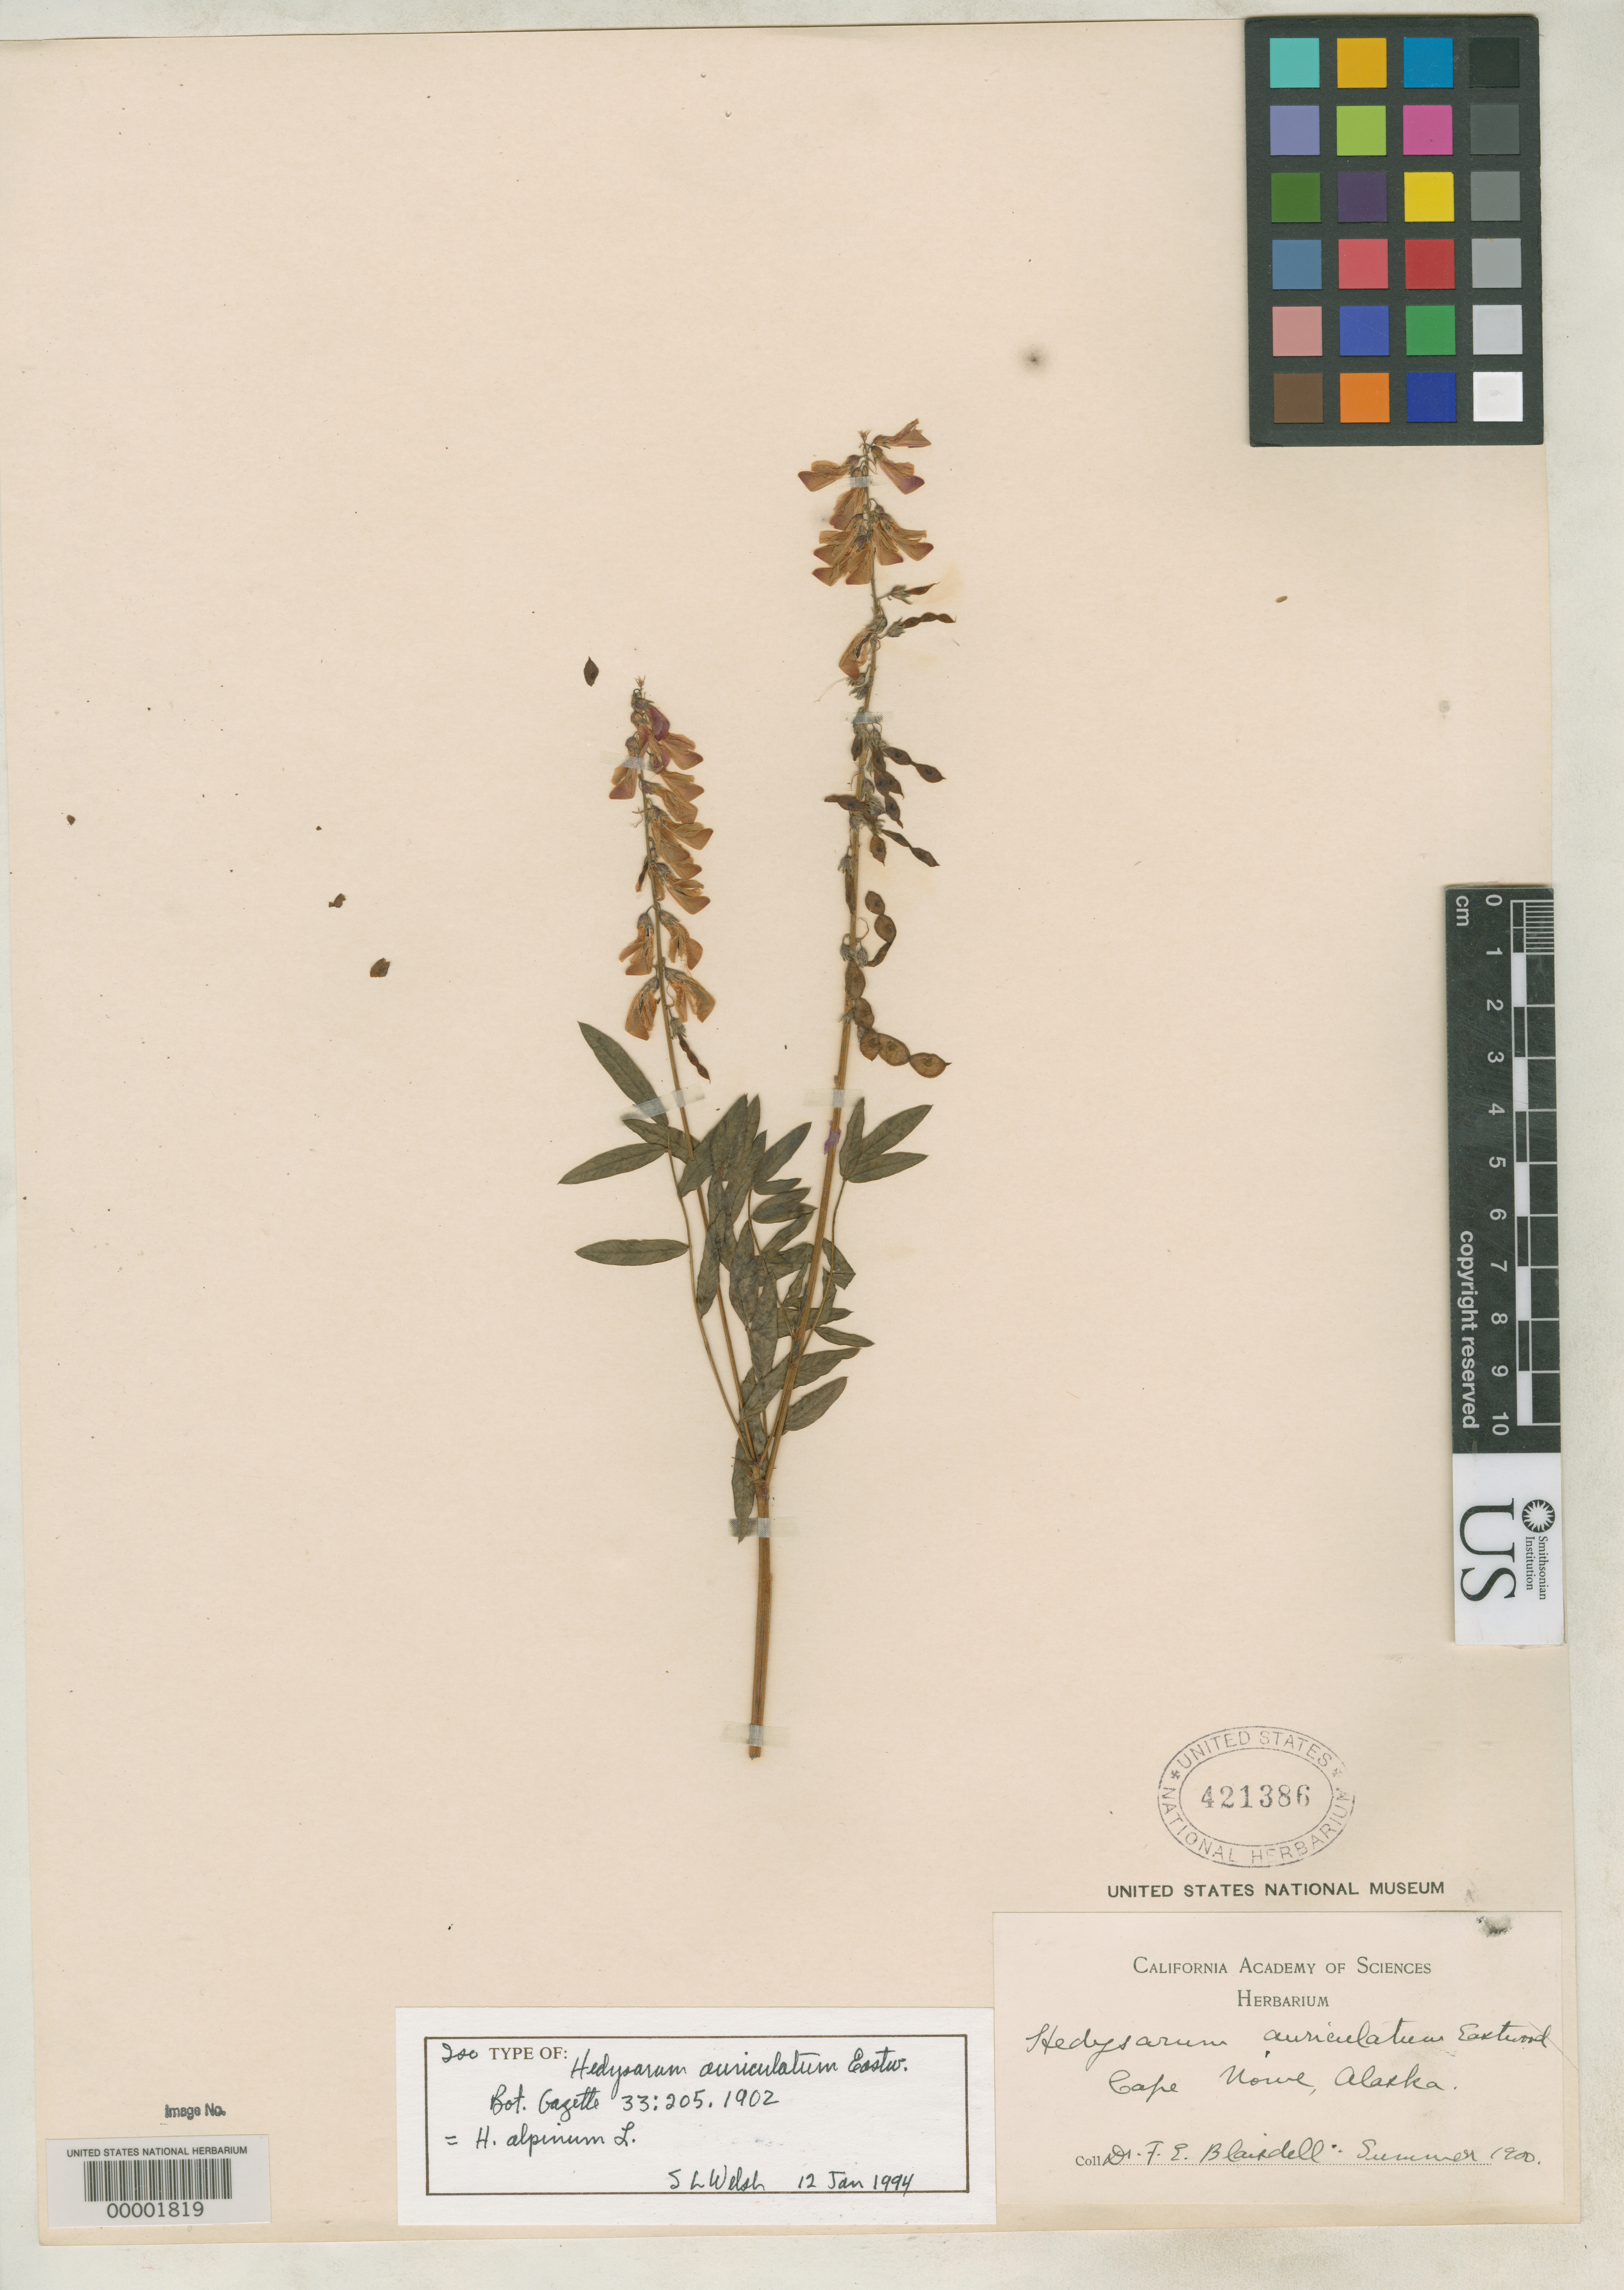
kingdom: Plantae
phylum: Tracheophyta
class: Magnoliopsida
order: Fabales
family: Fabaceae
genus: Hedysarum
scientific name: Hedysarum auriculatum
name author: Eastw.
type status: Isolectotype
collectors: F. Blaisdell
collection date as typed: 22 1900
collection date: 1900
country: United States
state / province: Alaska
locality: Cape Nome.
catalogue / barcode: US 421386